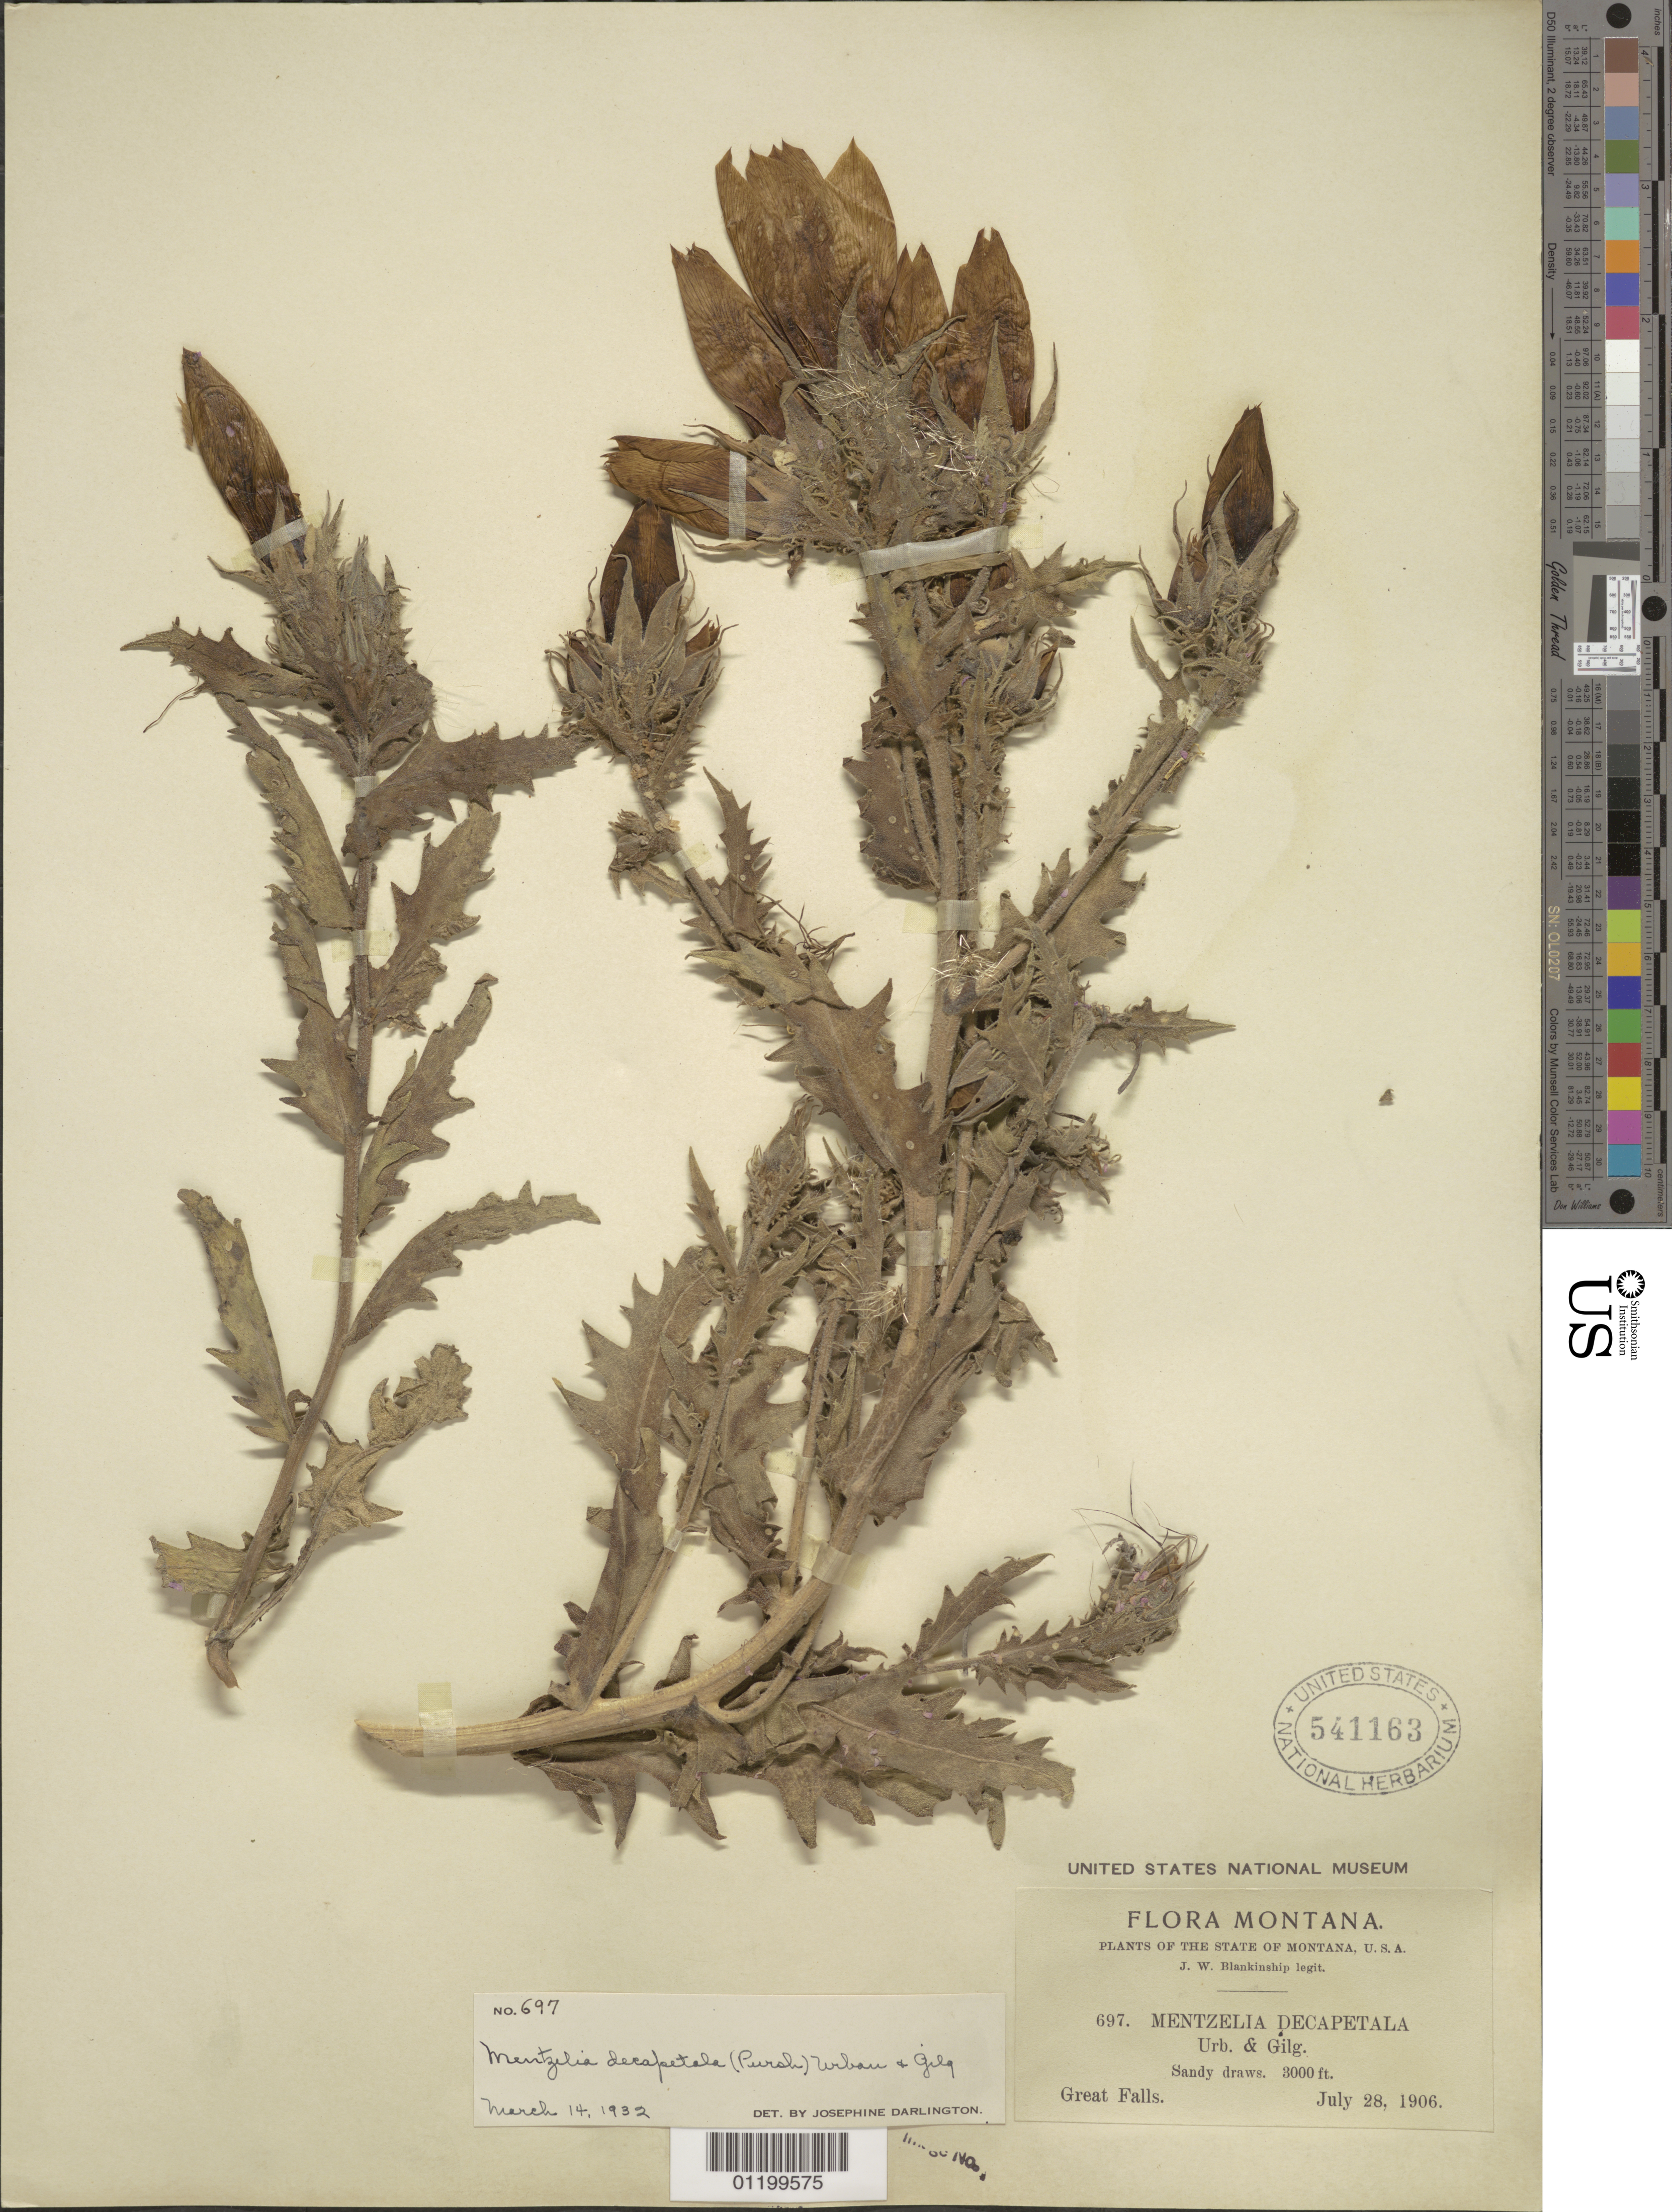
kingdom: Plantae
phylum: Tracheophyta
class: Magnoliopsida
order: Cornales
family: Loasaceae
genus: Mentzelia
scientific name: Mentzelia decapetala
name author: (Sims) Urb.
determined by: Darlington, J.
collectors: J. W. Blankinship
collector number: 697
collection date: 1906-07-28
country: United States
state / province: Montana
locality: Great Falls, sandy draws.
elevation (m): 914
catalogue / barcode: US 541163